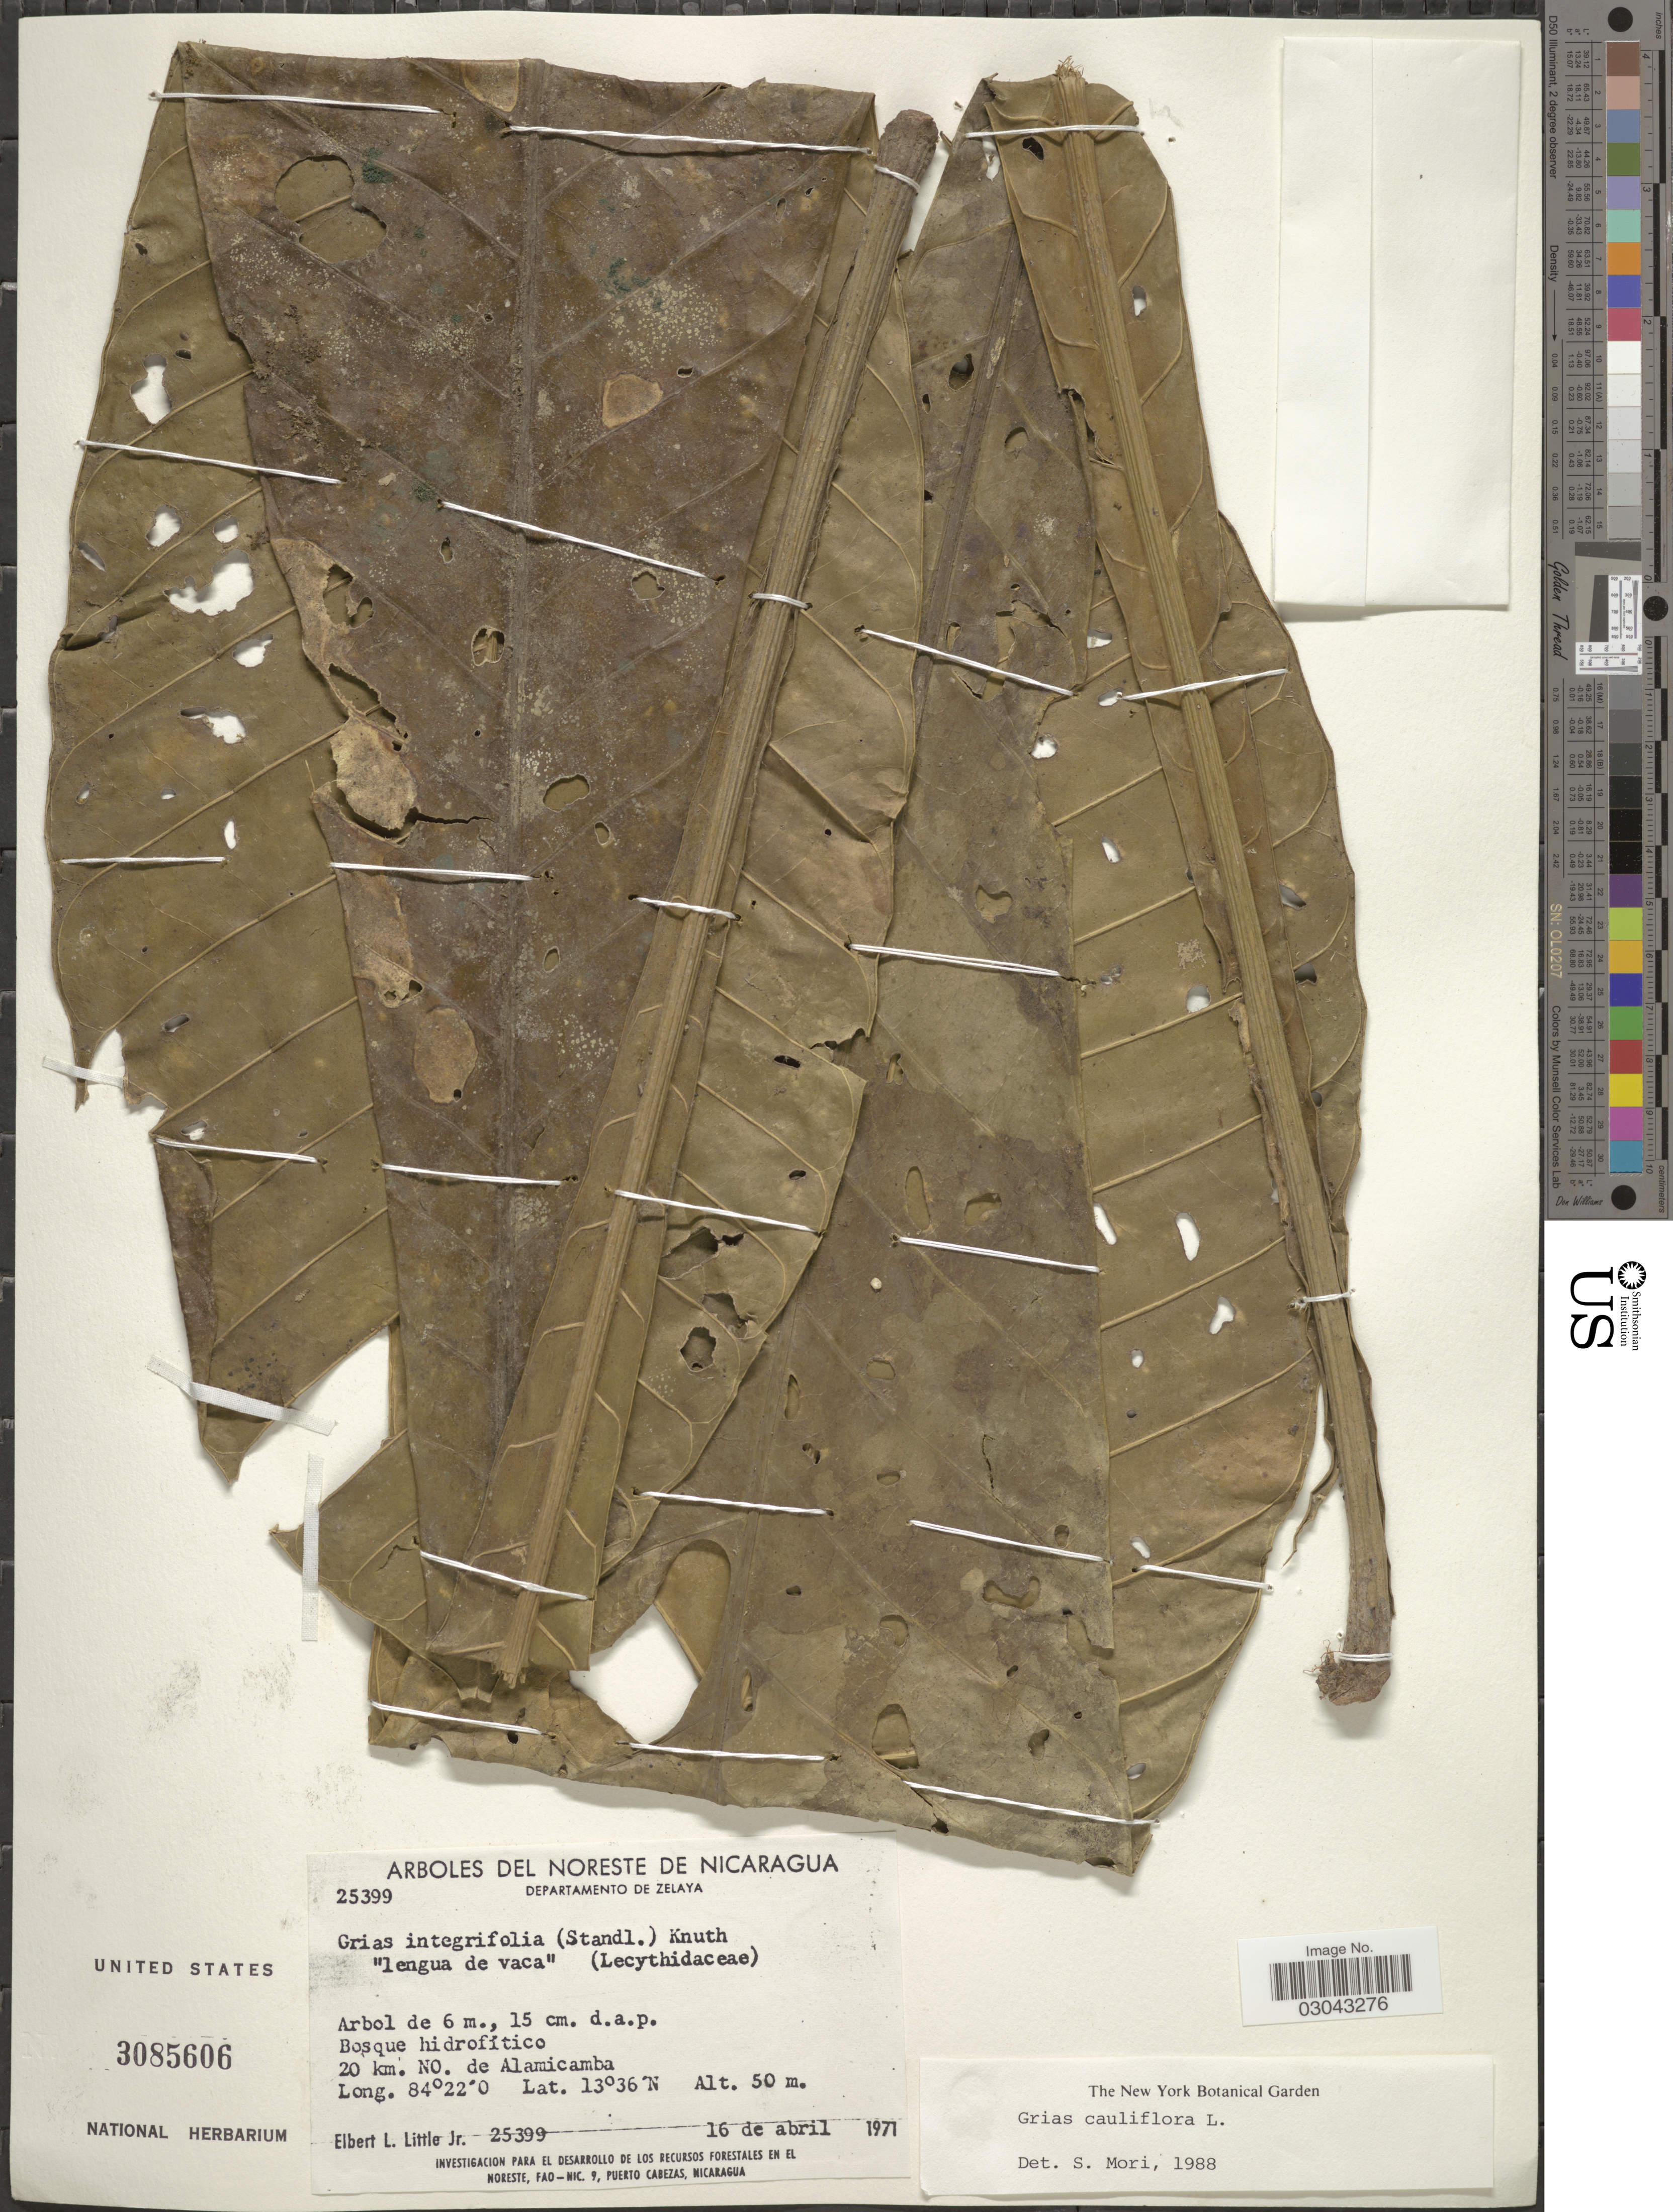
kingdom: Plantae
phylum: Tracheophyta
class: Magnoliopsida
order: Ericales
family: Lecythidaceae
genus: Grias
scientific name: Grias cauliflora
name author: L.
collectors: E. L. Little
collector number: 25399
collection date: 1971-04-16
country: Nicaragua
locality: Departamento De Zelaya, 20 km. NO. de Alamicamba.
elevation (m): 50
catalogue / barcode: US 3085606